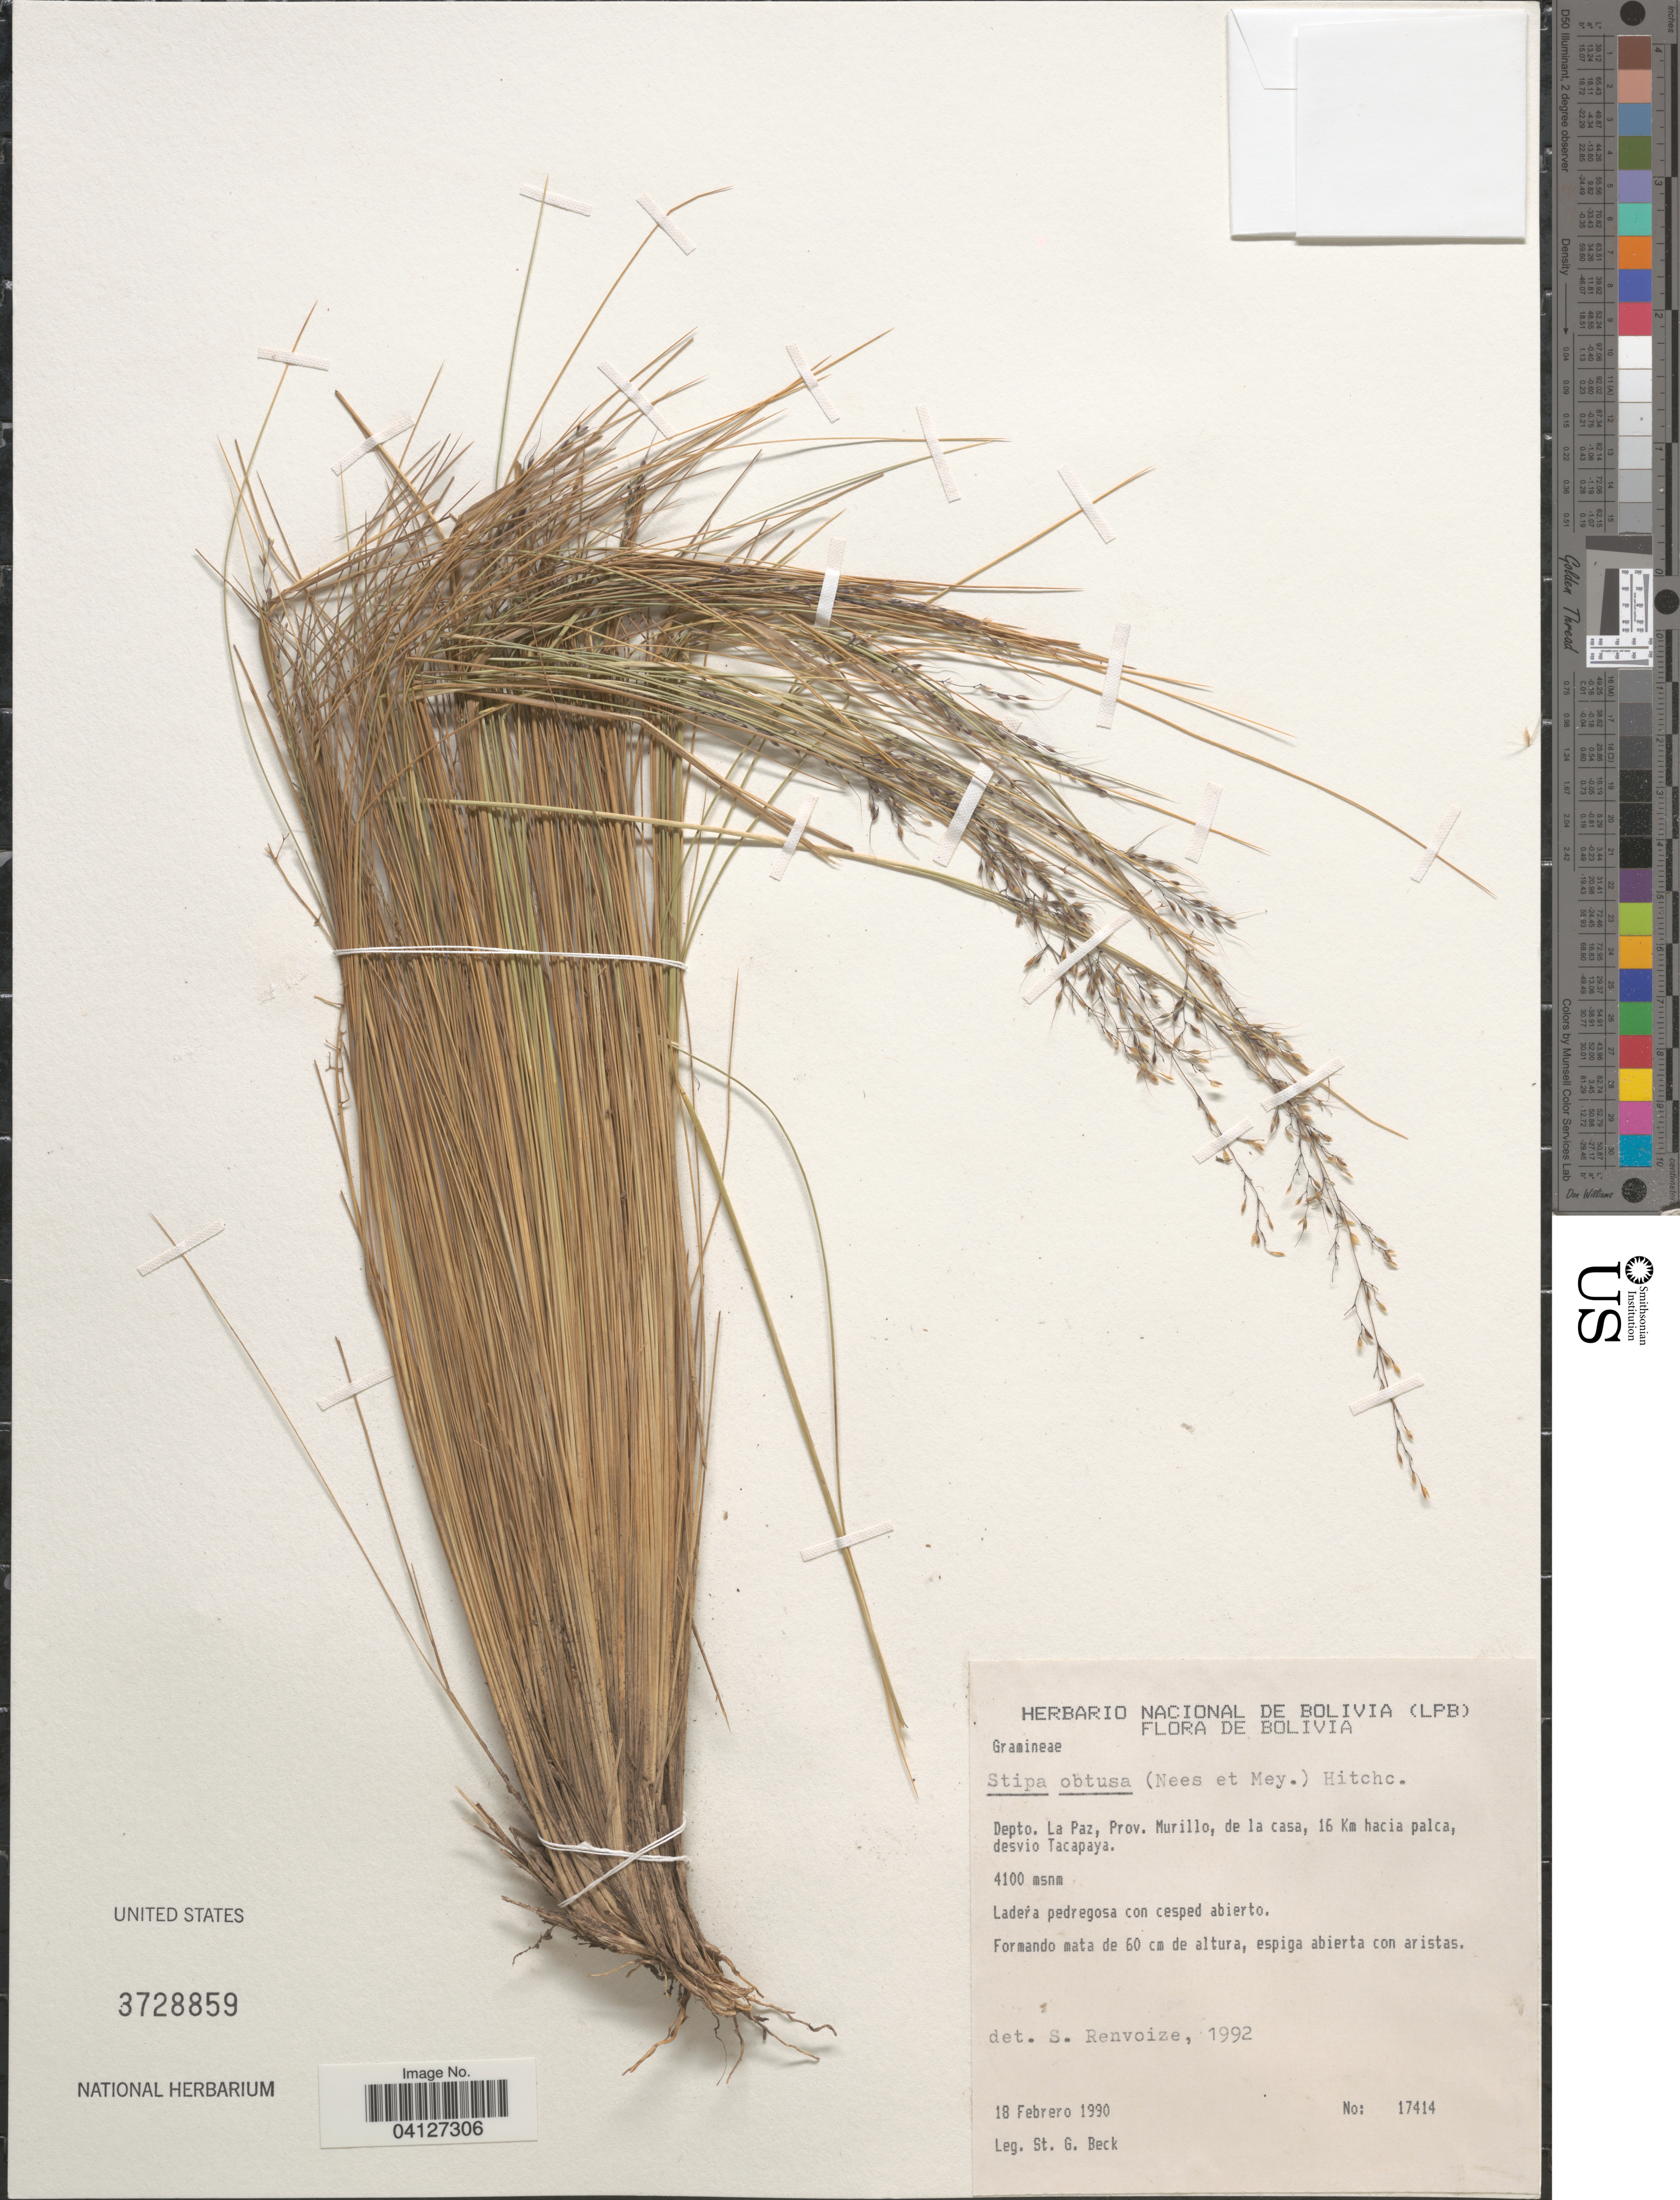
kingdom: Plantae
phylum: Tracheophyta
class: Liliopsida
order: Poales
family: Poaceae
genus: Stipa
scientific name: Stipa obtusa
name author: (Nees & Meyen) Hitchc.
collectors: G. Beck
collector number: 17414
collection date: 1990-02-18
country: Bolivia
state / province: La Paz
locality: Depto. La Paz, Prov. Murillo, de la casa, 16 Km hacia palca, desvio Tacapaya.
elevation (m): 4100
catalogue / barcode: US 3728859